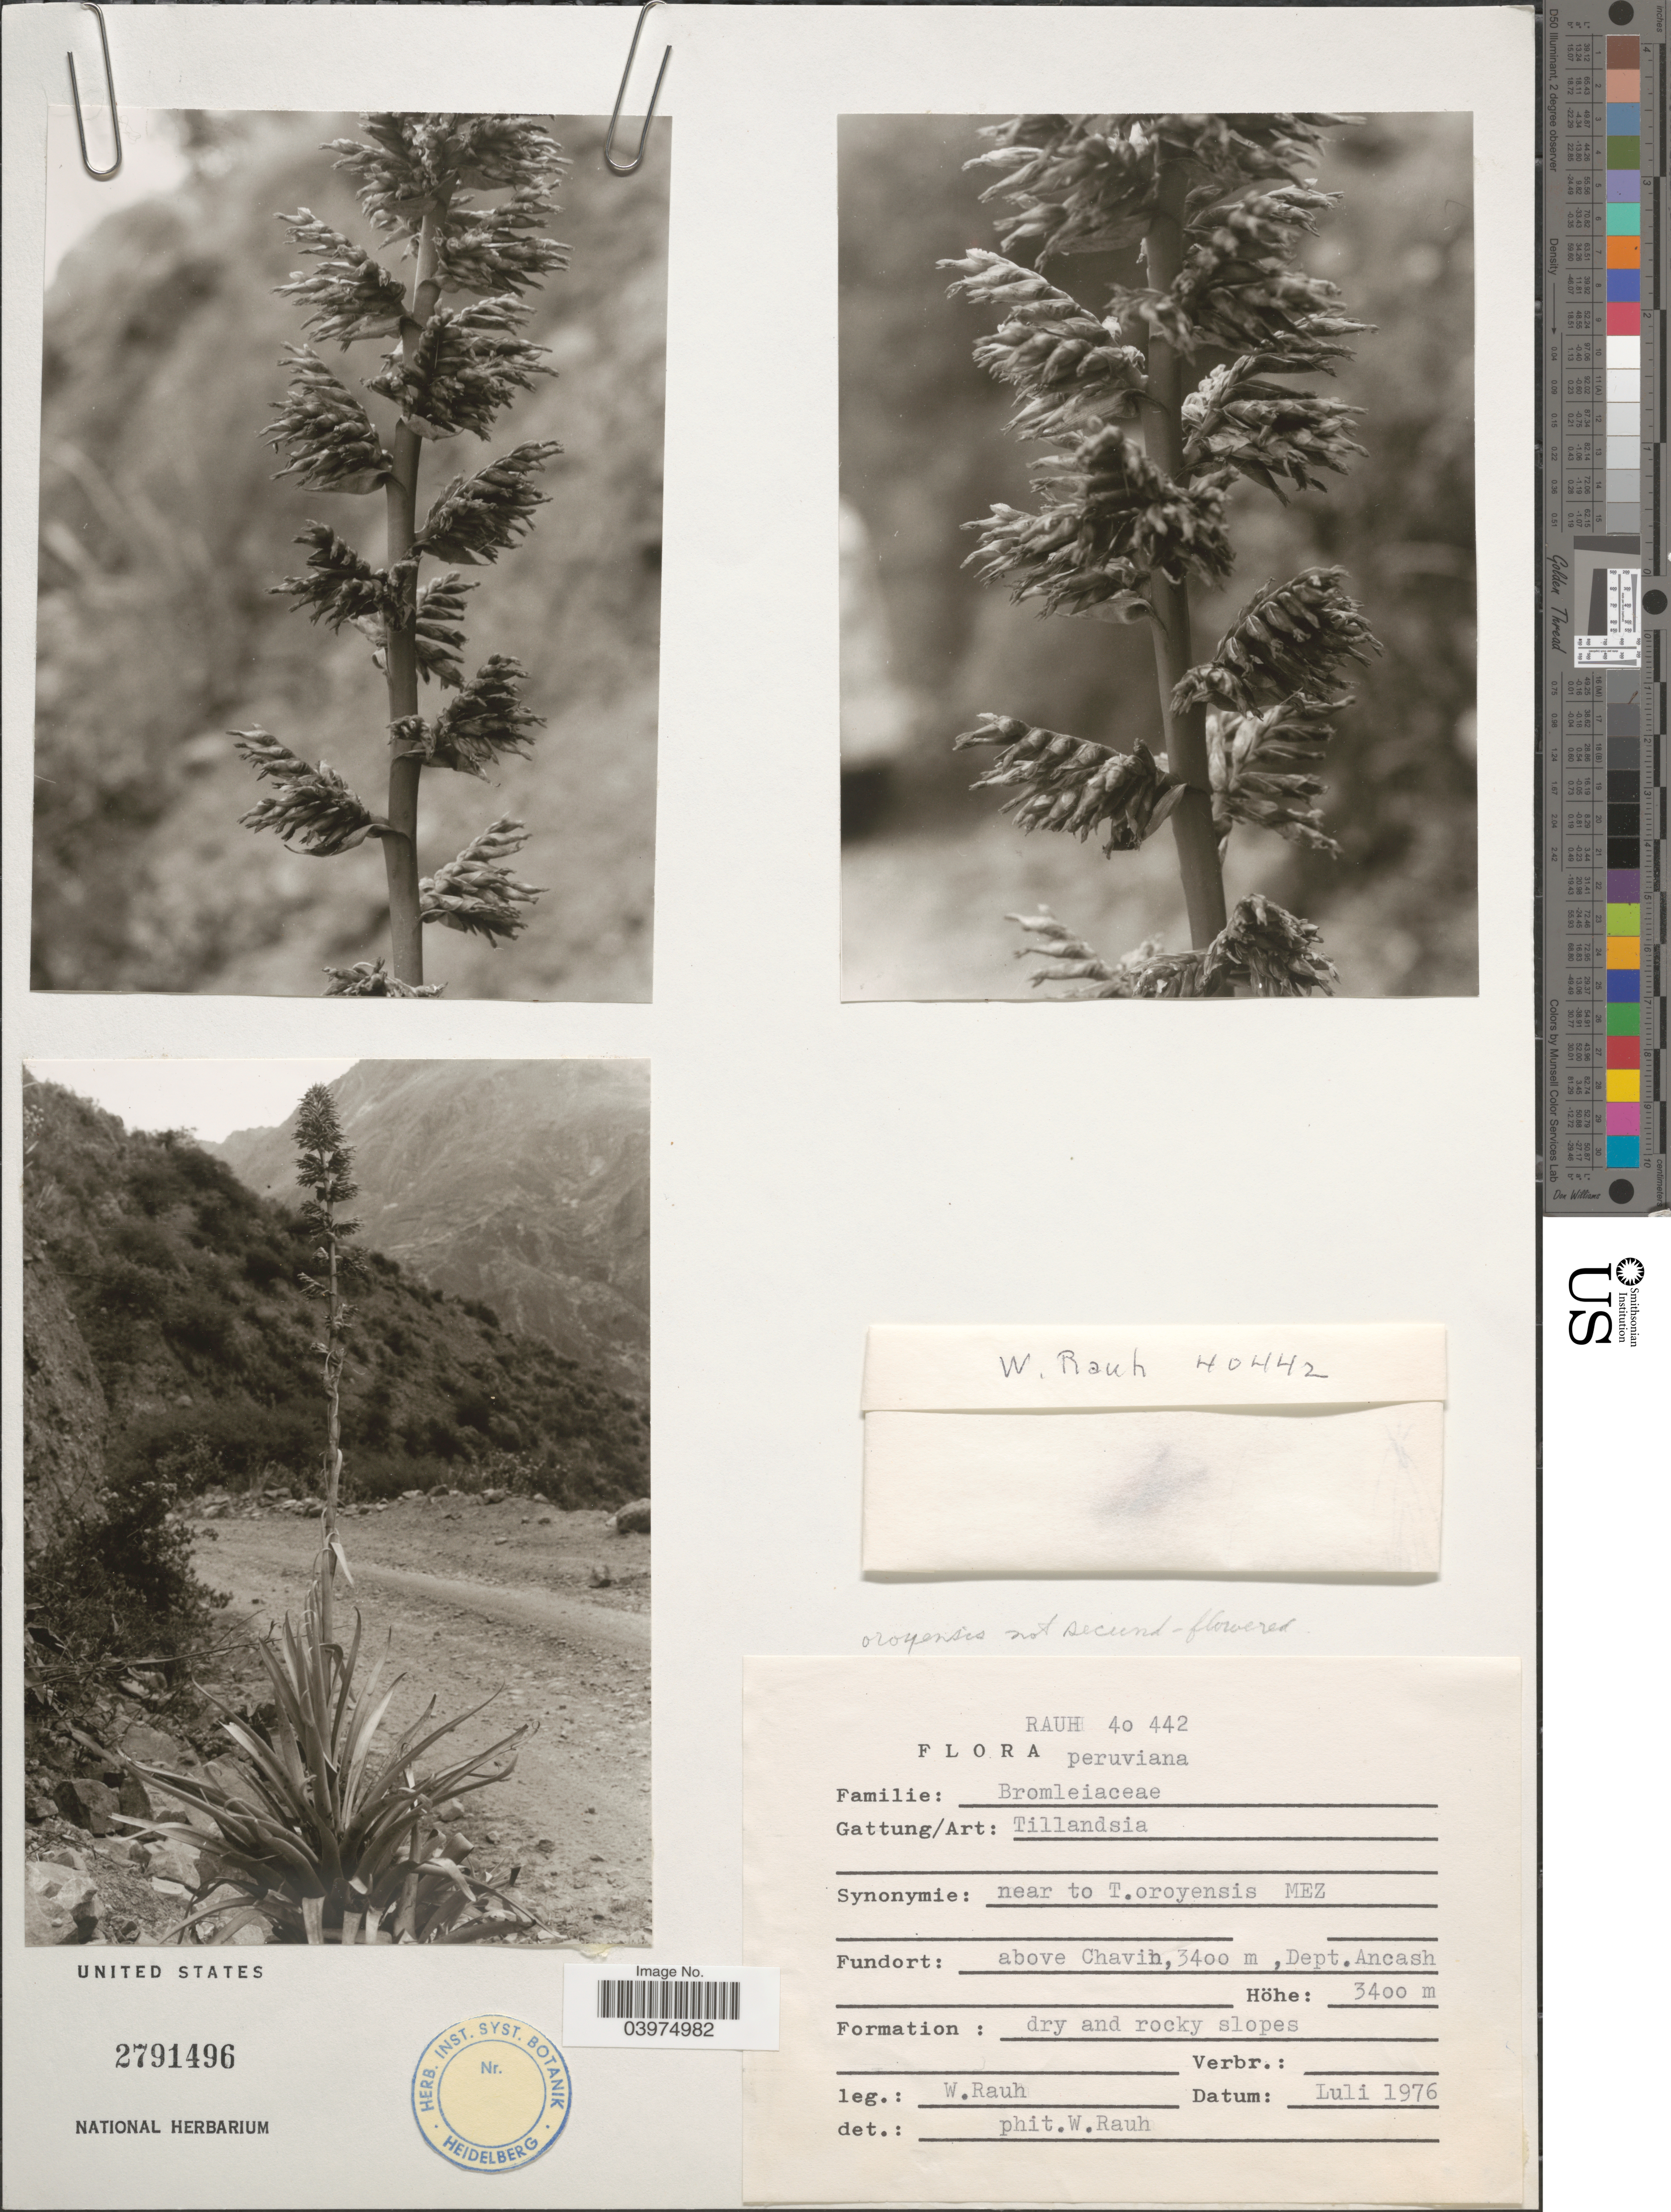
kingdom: Plantae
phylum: Tracheophyta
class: Liliopsida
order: Poales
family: Bromeliaceae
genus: Tillandsia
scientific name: Tillandsia sp.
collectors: W. Rauh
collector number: RAUH 40 442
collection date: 1976-07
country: Peru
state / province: Ancash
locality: Above Chavih, Dept. Ancash.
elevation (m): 3400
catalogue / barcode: US 2791496